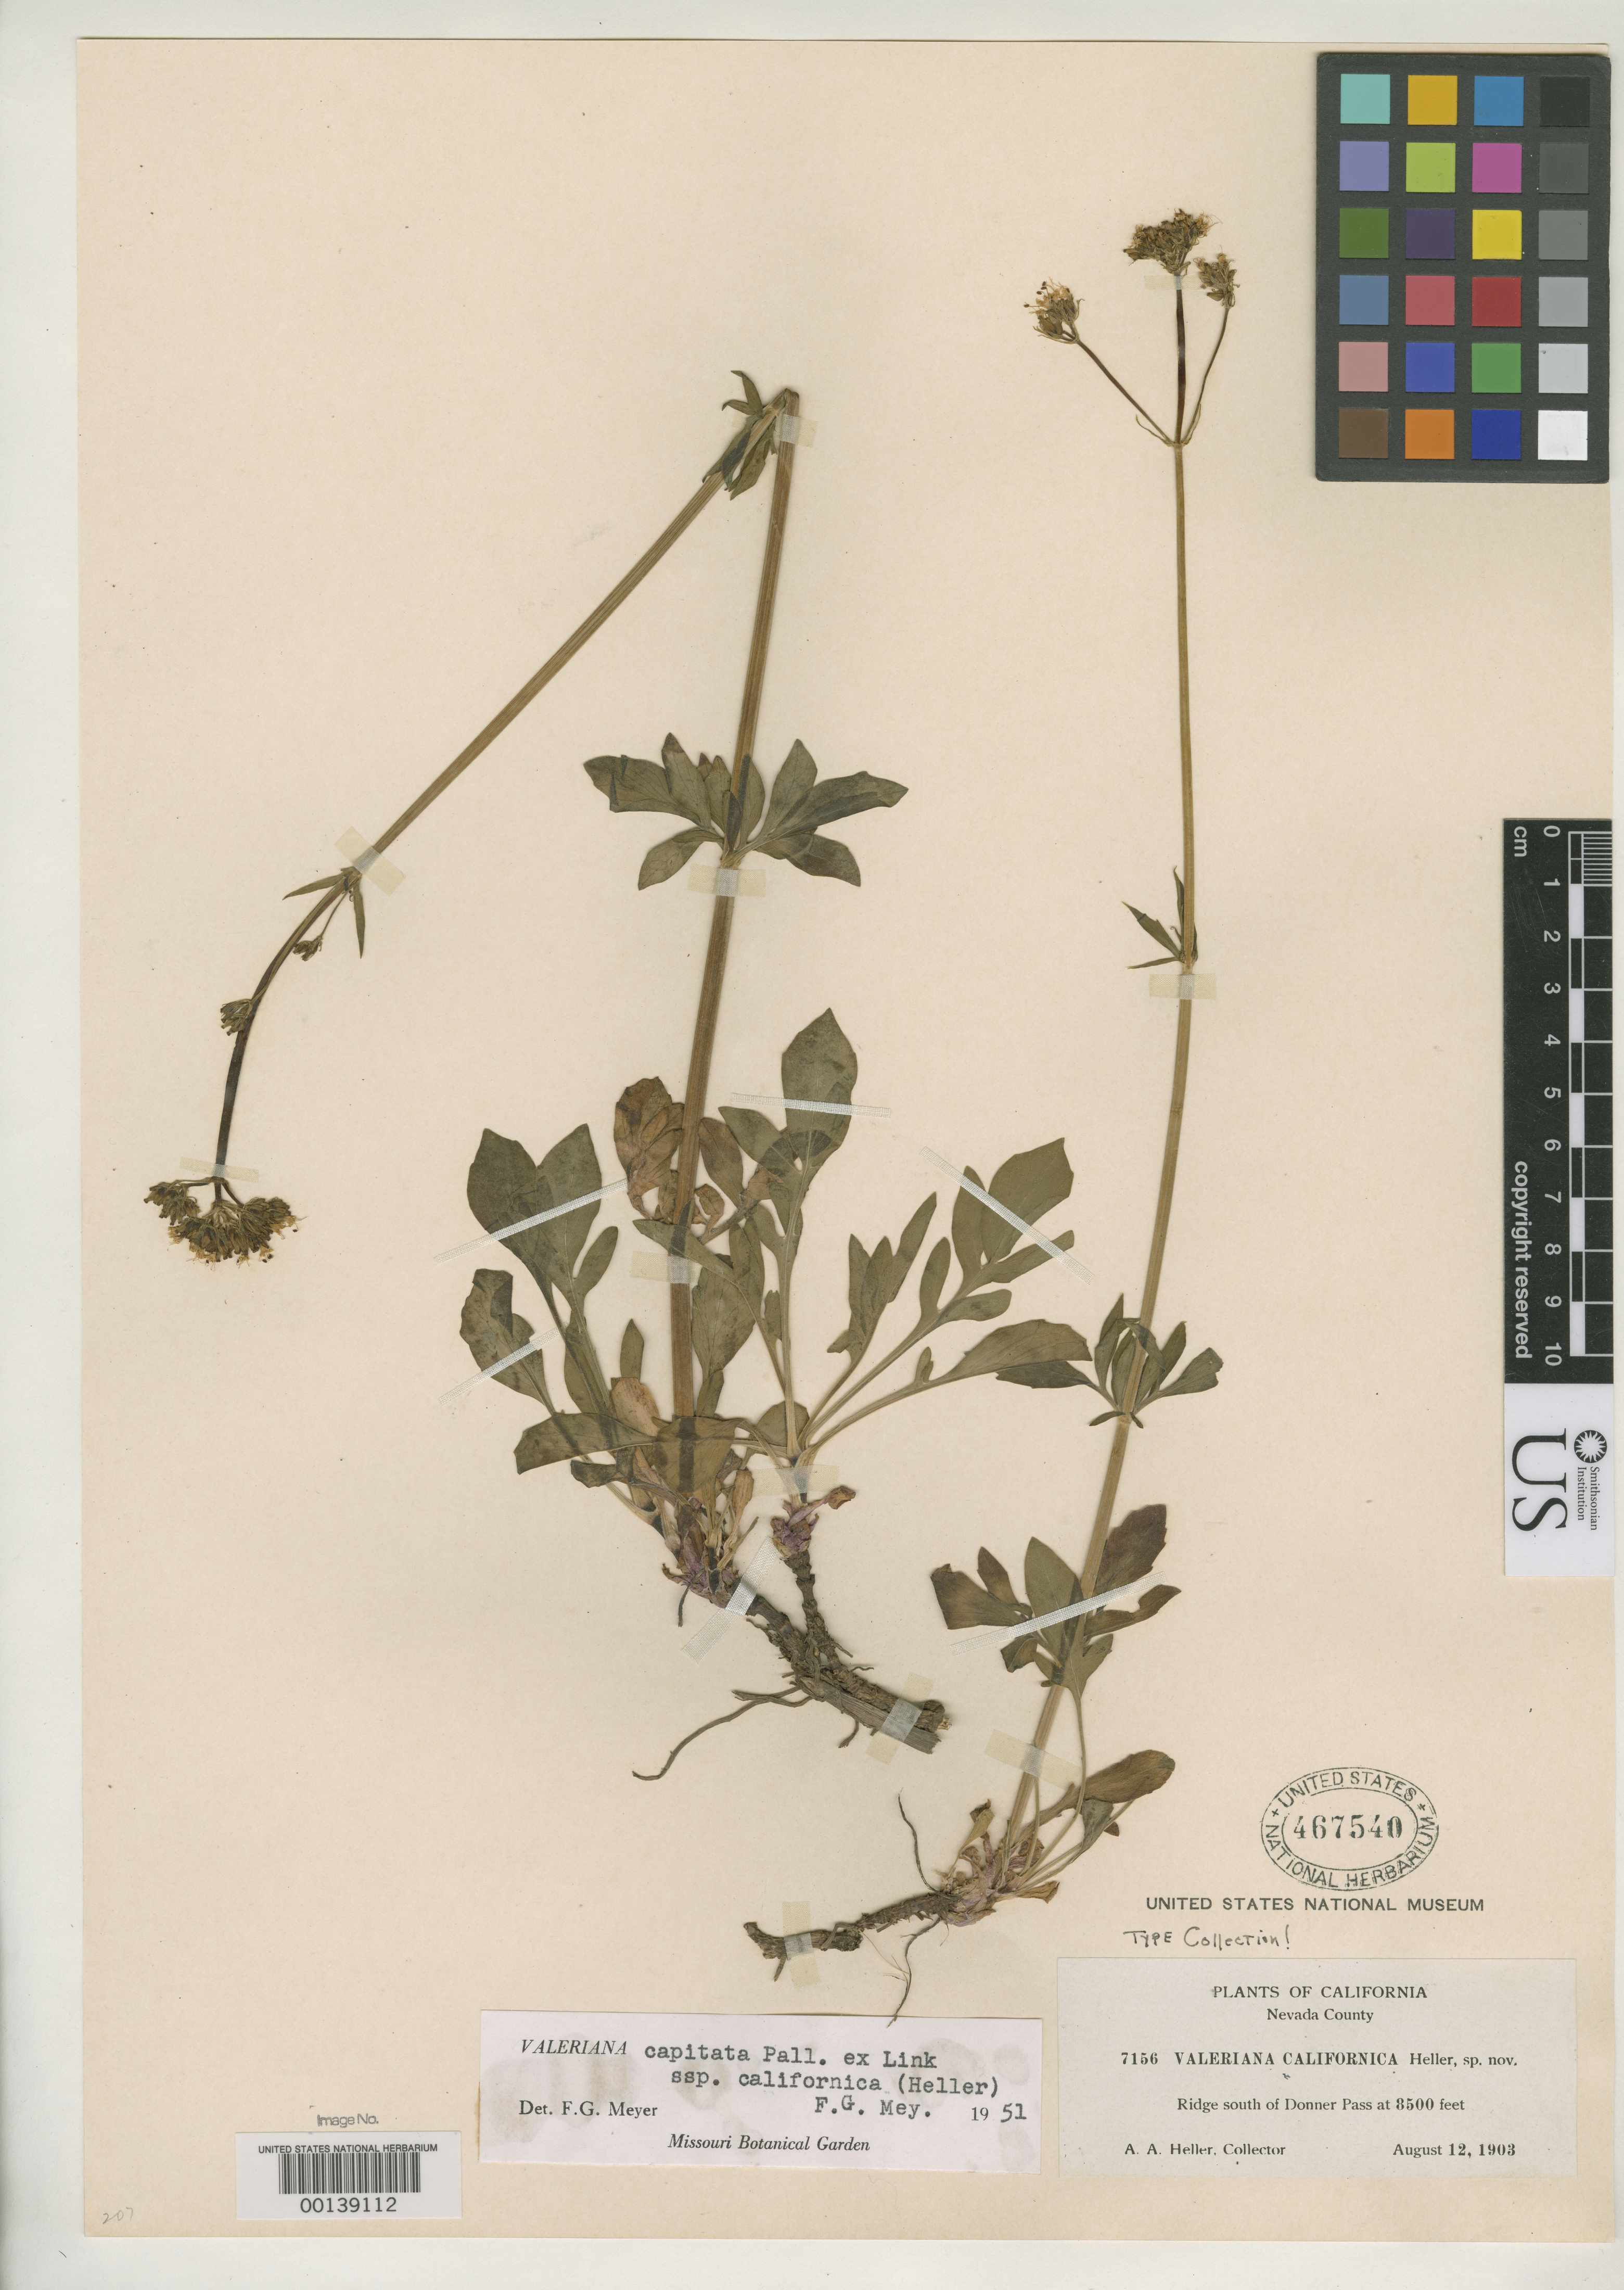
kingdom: Plantae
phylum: Tracheophyta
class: Magnoliopsida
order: Dipsacales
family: Caprifoliaceae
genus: Valeriana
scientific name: Valeriana californica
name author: A. Heller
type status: Isotype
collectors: A. A. Heller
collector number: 7156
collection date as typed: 12 Aug 1903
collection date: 1903-08-12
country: United States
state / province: California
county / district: Placer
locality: S of Donner Pass.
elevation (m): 2530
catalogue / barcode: US 467540